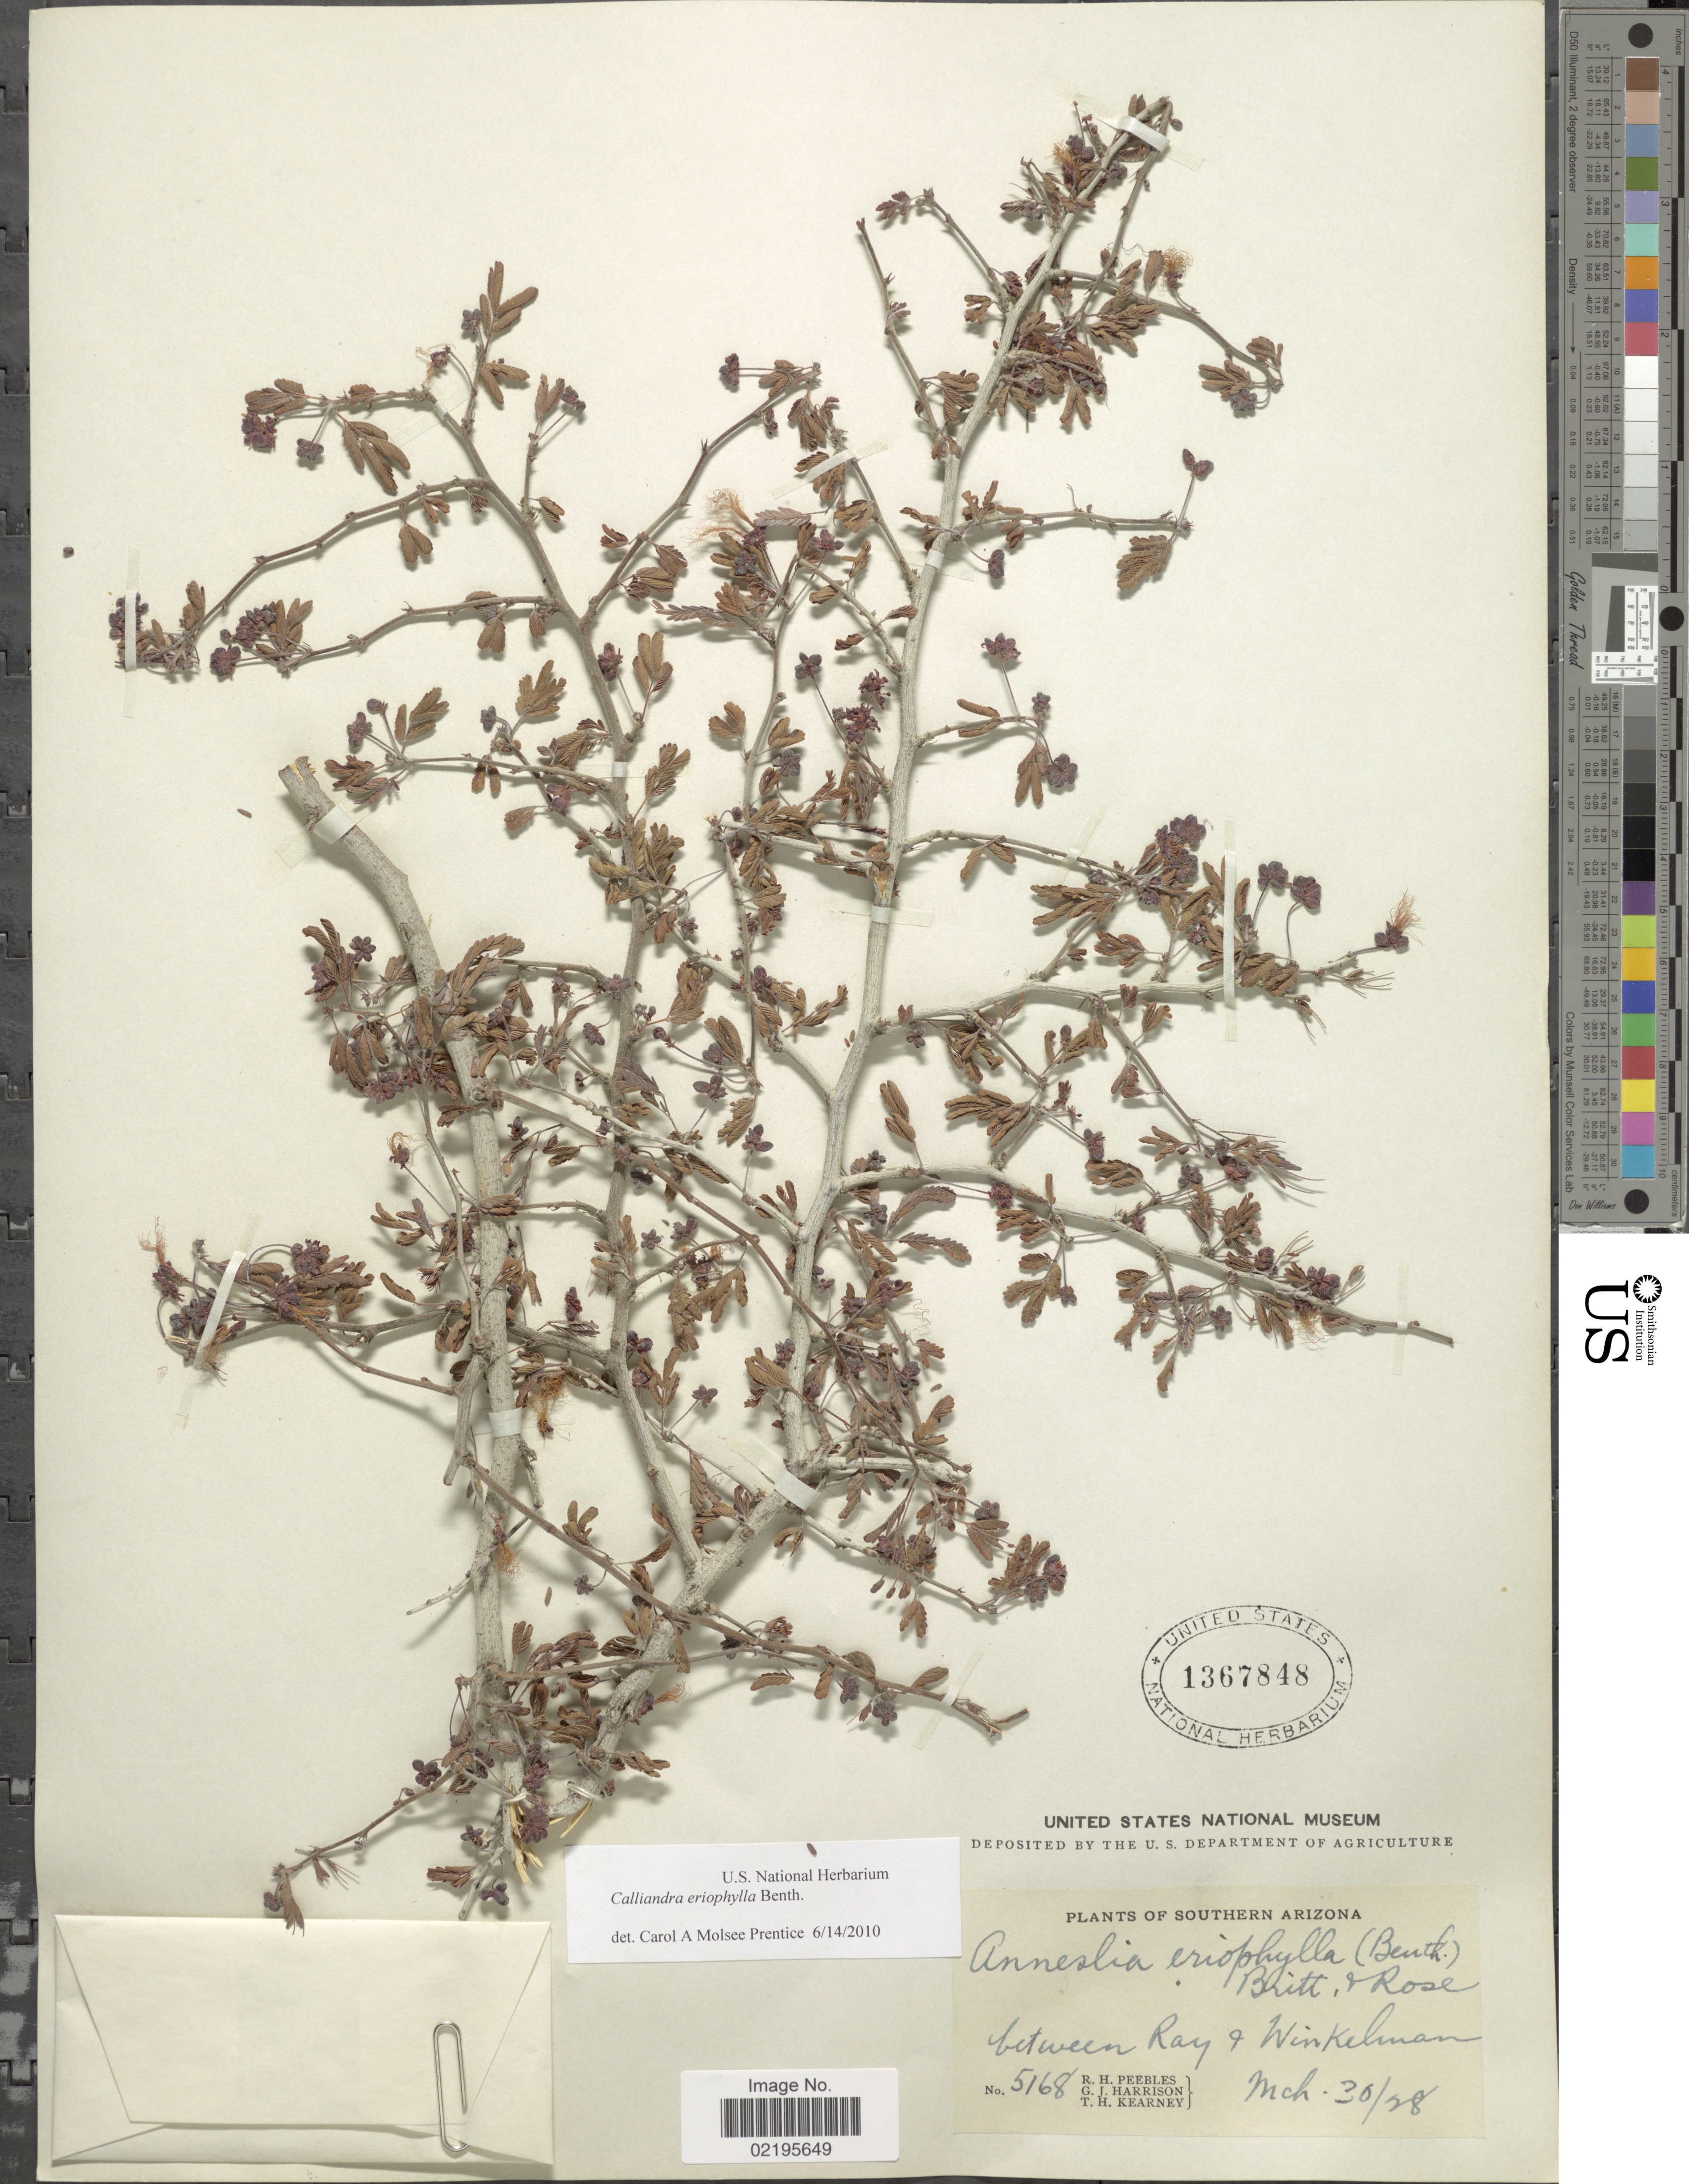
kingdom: Plantae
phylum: Tracheophyta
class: Magnoliopsida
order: Fabales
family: Fabaceae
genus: Calliandra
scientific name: Calliandra eriophylla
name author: Benth.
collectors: R. H. Peebles, G. J. Harrison & T. H. Kearney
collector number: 5168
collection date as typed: Transcribed d/m/y: 30/3/28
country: United States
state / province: Arizona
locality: Southern Arizona, between Ray & Winkelman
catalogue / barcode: US 1367848